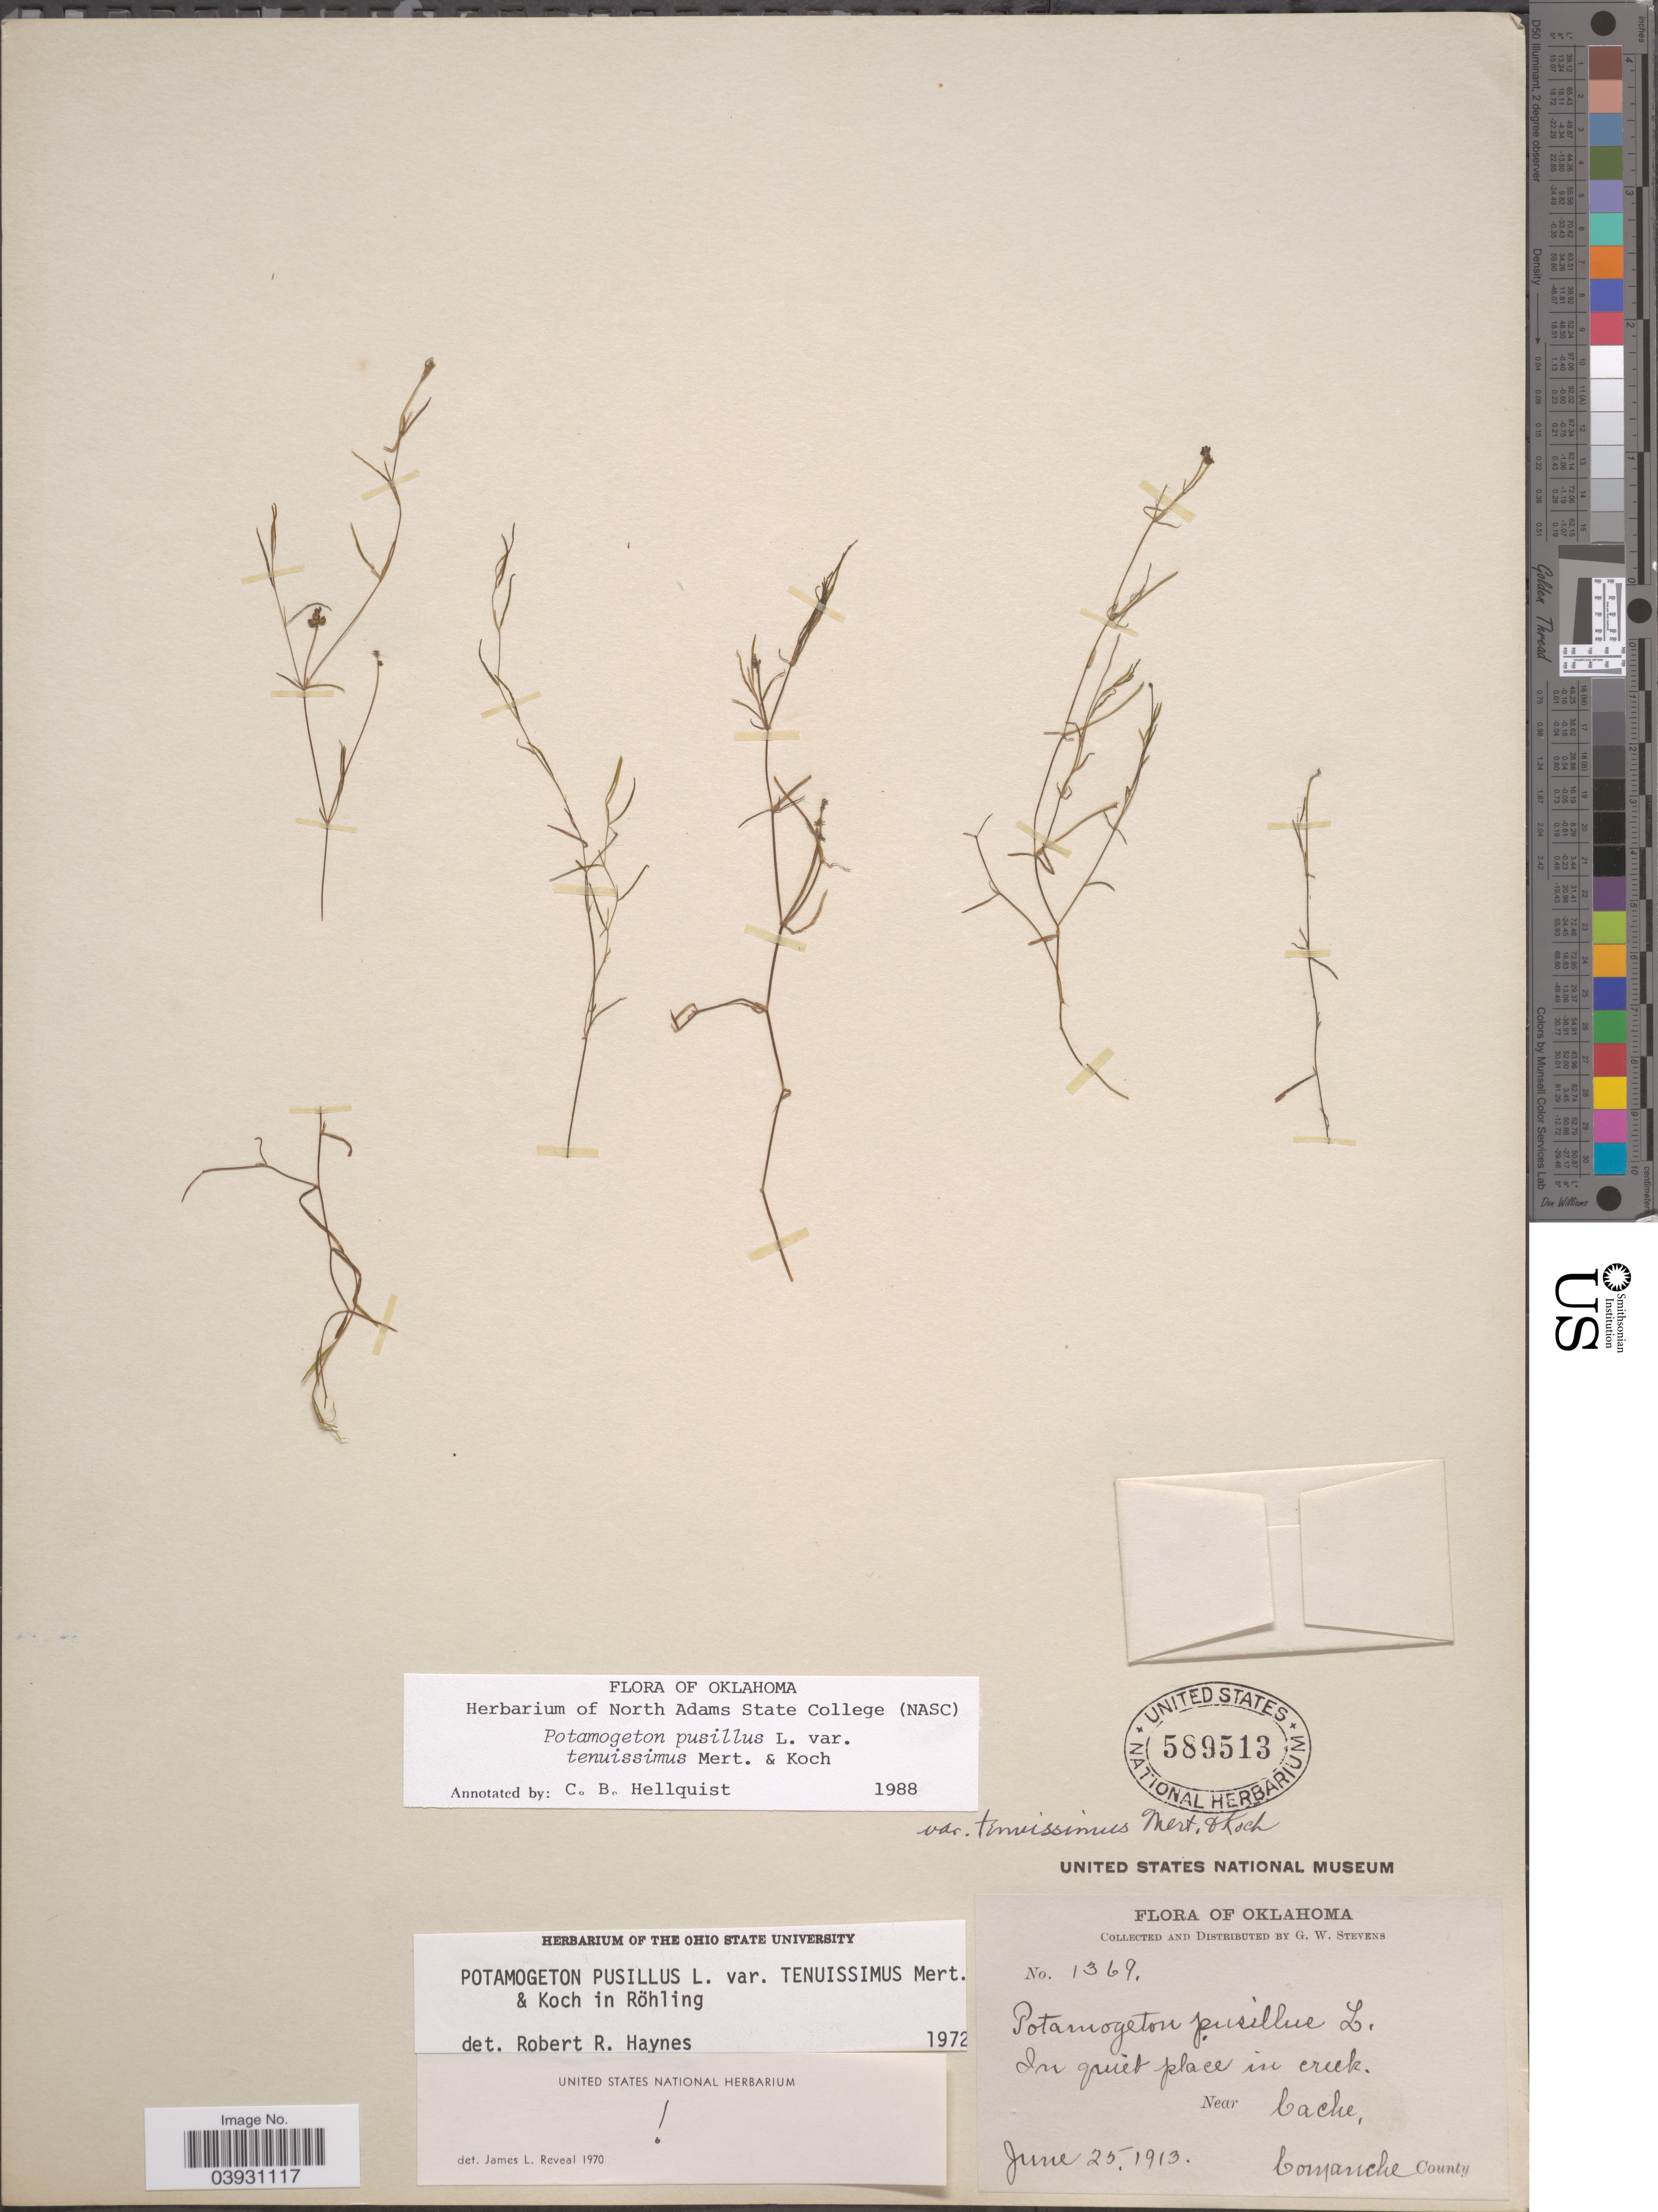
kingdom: Plantae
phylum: Tracheophyta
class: Liliopsida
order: Alismatales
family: Potamogetonaceae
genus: Potamogeton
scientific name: Potamogeton pusillus subsp. tenuissimus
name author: Mert. & W.D.J. Koch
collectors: G. W. Stevens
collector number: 1369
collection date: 1913-06-25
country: United States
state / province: Oklahoma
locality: Near Cache, Comanche County.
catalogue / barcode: US 589513